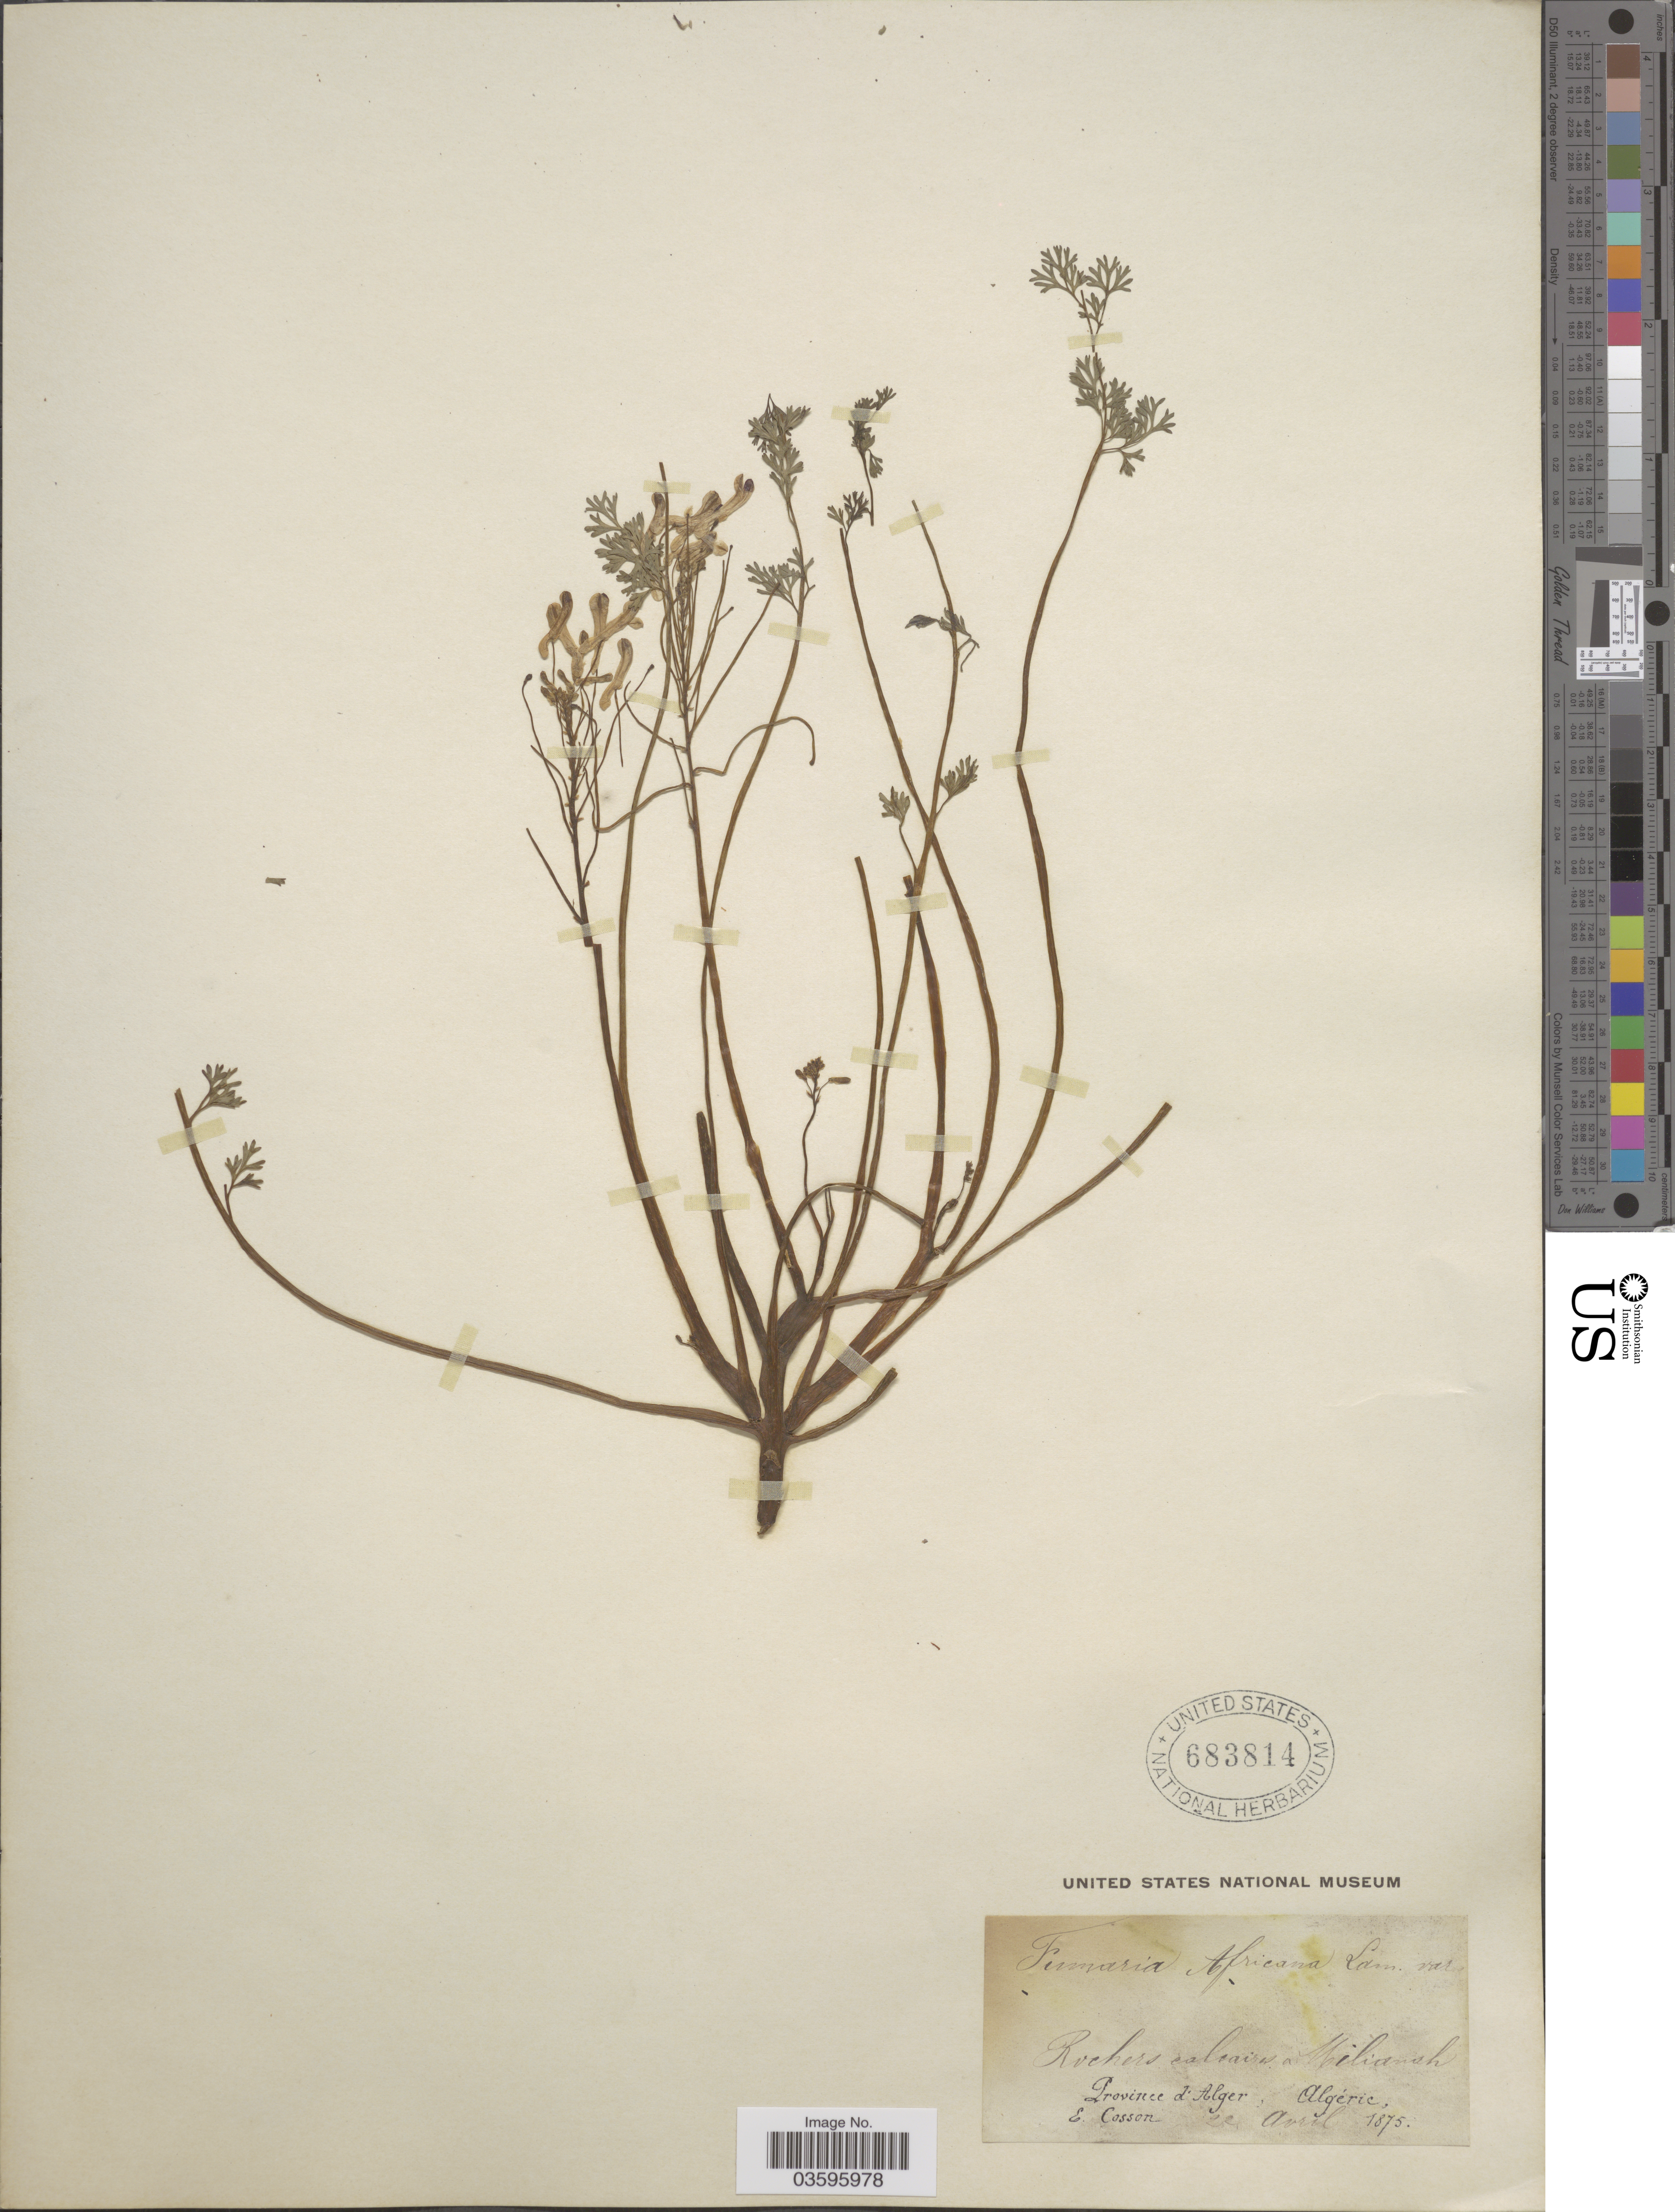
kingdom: Plantae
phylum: Tracheophyta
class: Magnoliopsida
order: Ranunculales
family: Papaveraceae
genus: Fumaria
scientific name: Fumaria africana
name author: Lam.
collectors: E. Cosson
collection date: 1875-04-22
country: Algeria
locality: Rochers calcaires a Miliansh. Province d'Alger.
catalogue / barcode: US 683814